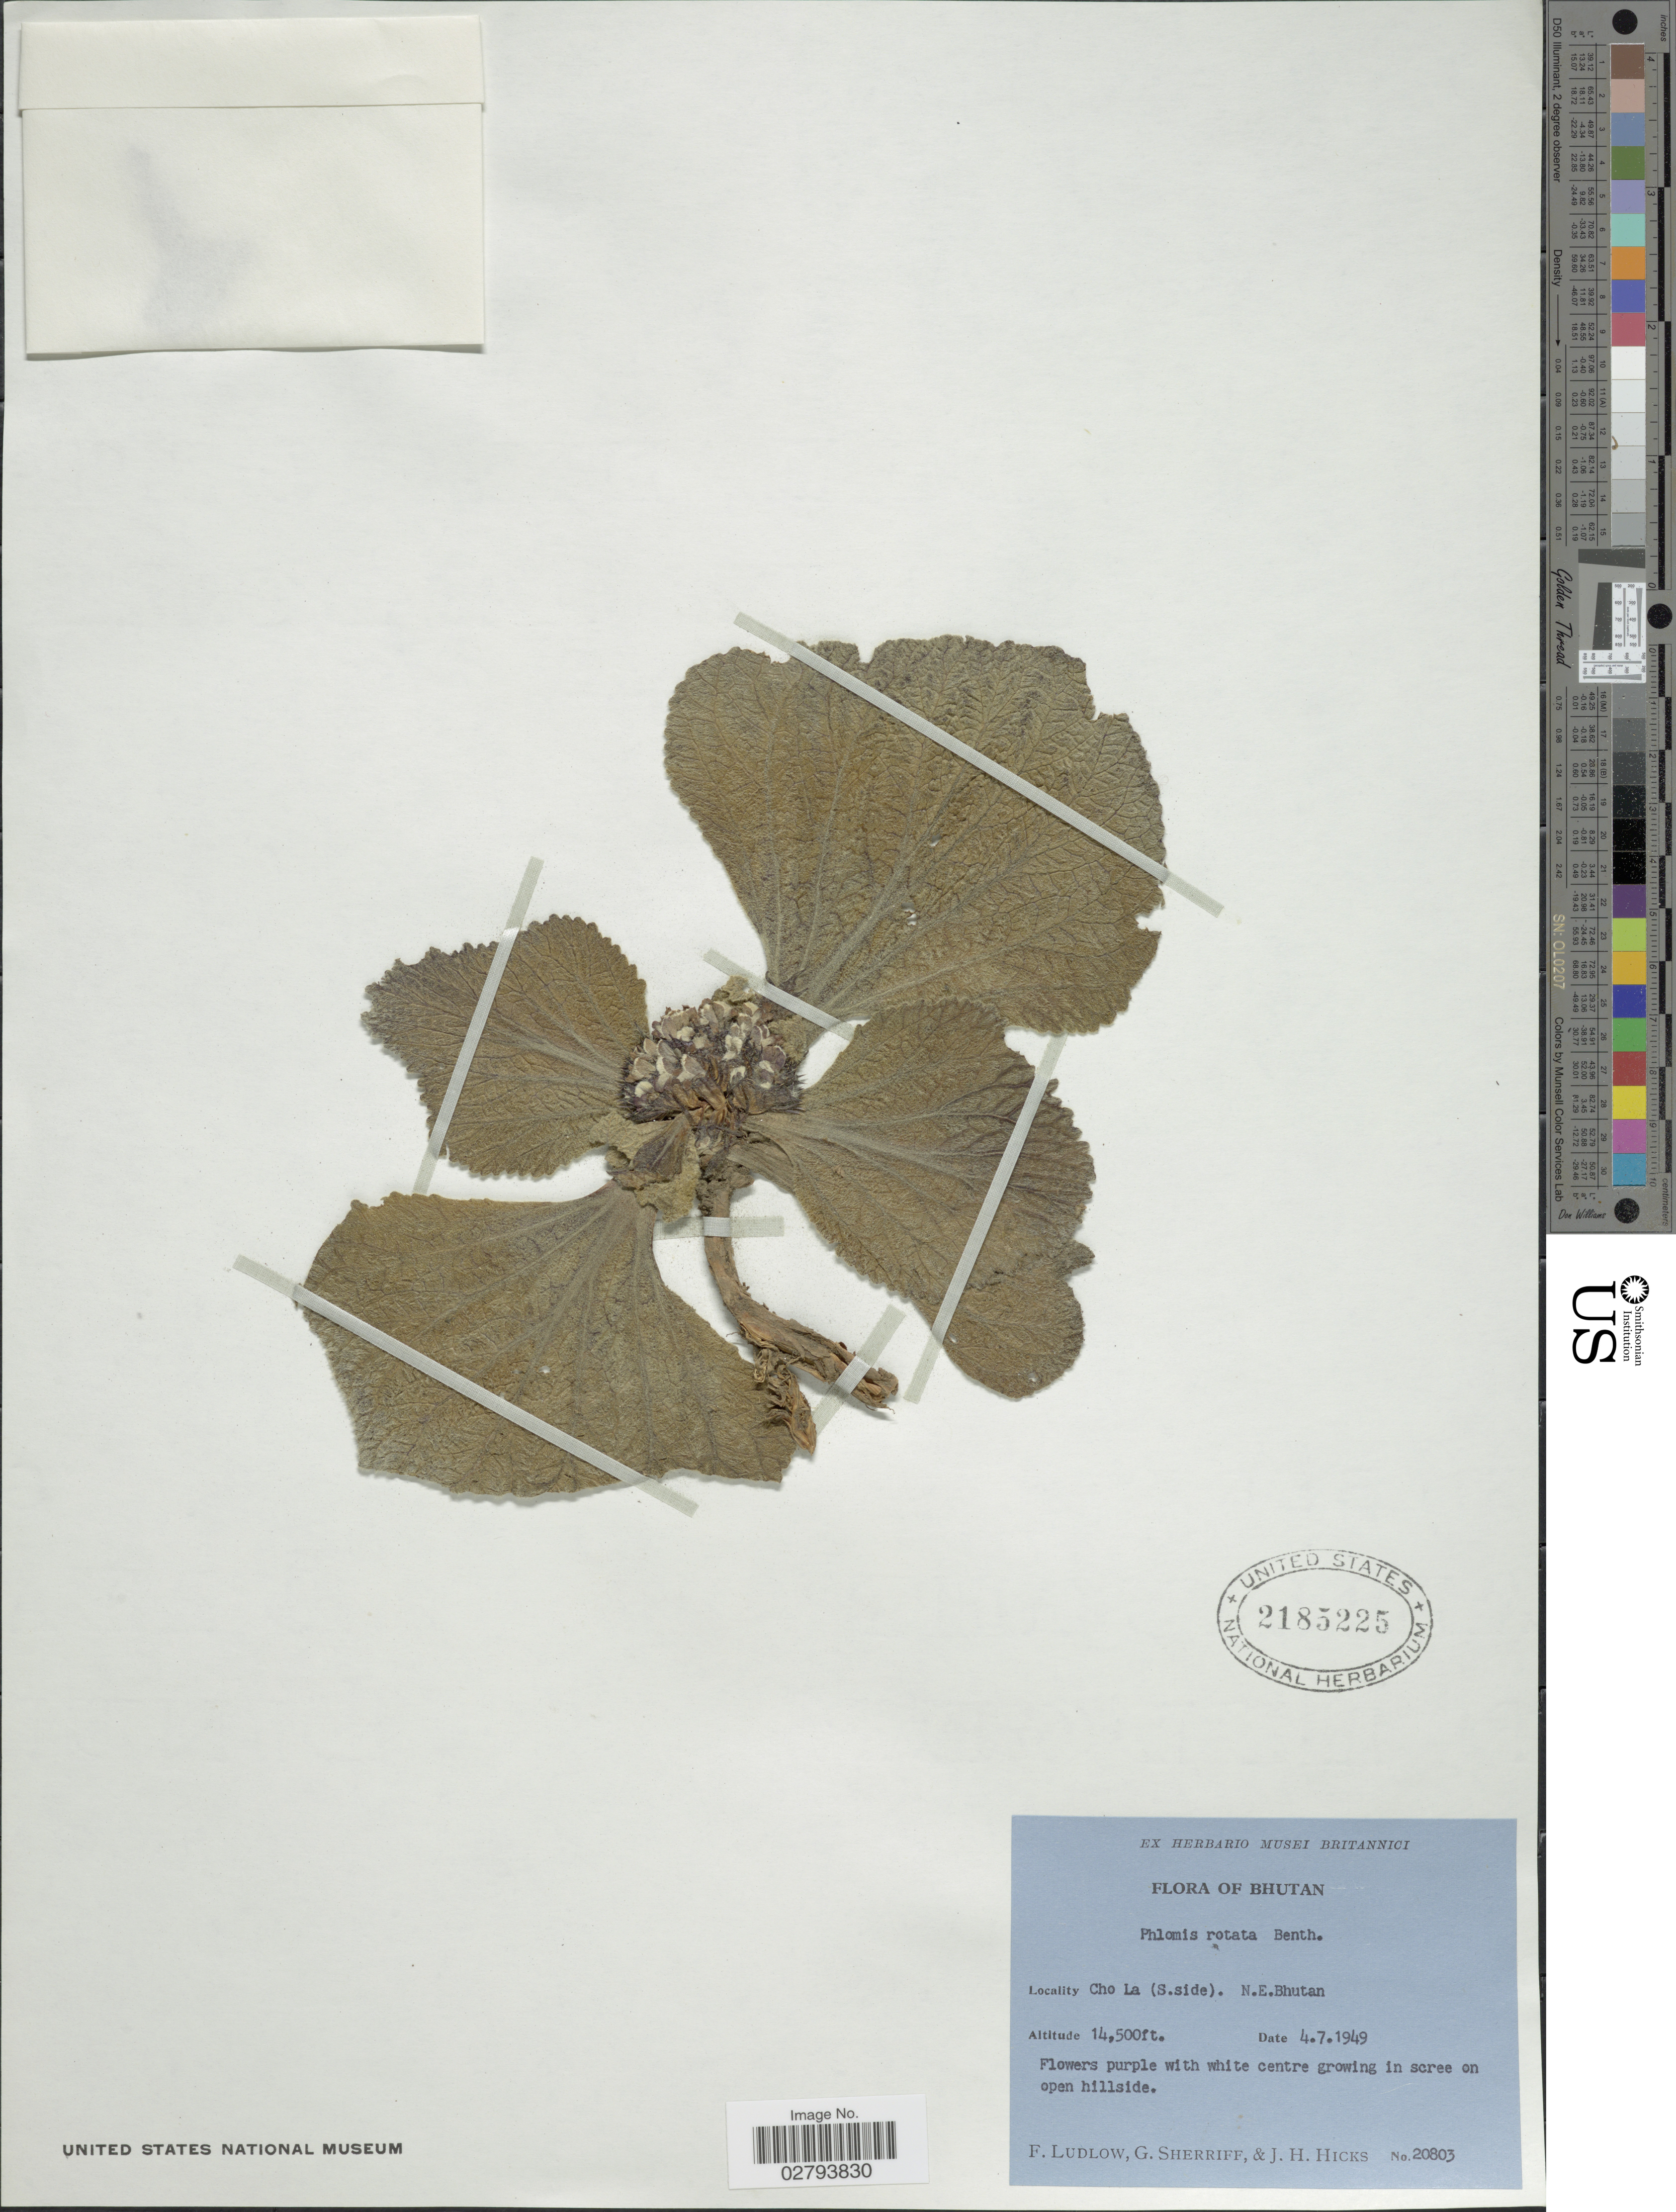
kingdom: Plantae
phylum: Tracheophyta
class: Magnoliopsida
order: Lamiales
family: Lamiaceae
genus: Phlomoides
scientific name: Phlomoides rotata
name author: (Benth. & Hook. f.) Mathiesen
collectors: F. Ludlow, G. Sherriff & J. H. Hicks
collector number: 20803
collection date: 1949-07-04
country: Bhutan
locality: Cho La (S. side), N.E. Bhutan.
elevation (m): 4420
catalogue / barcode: US 2185225